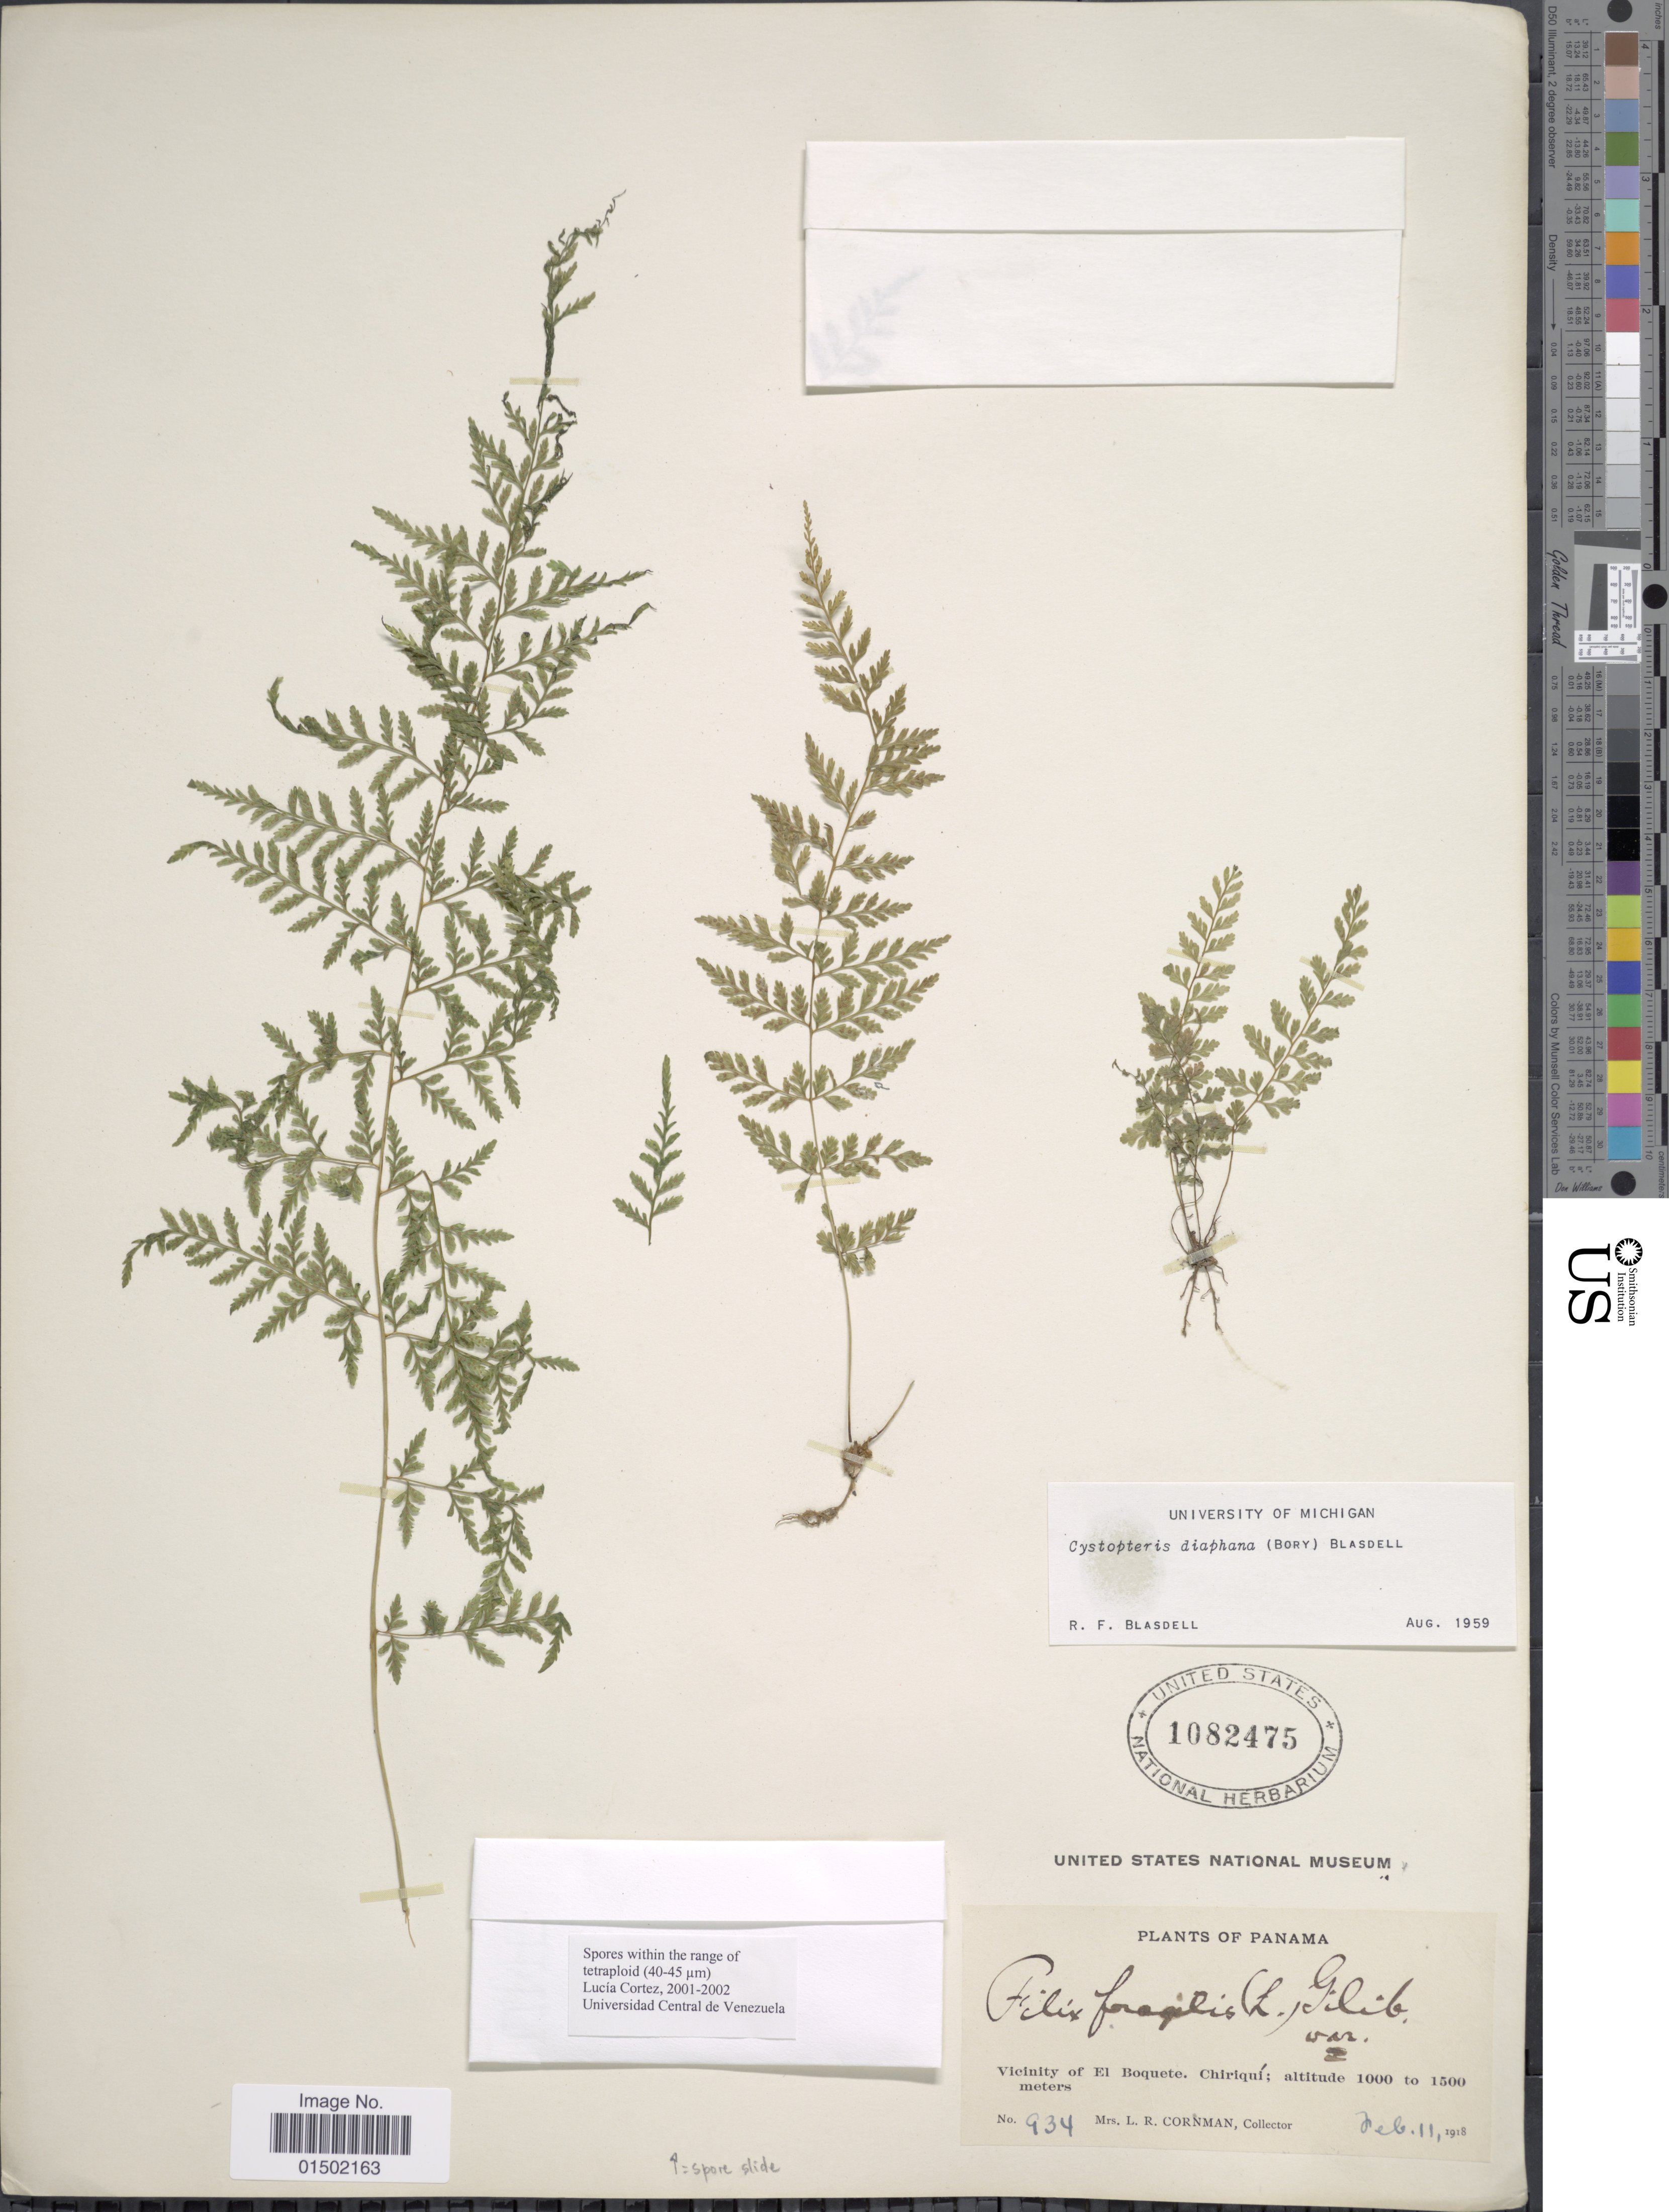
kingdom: Plantae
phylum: Tracheophyta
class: Polypodiopsida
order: Polypodiales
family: Cystopteridaceae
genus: Cystopteris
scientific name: Cystopteris diaphana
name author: (Bory) Blasdell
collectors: L. Cornman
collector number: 934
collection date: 1918-02-11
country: Panama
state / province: Chiriqui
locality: Vicinity of El Boquete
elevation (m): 1000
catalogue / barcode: US 1082475